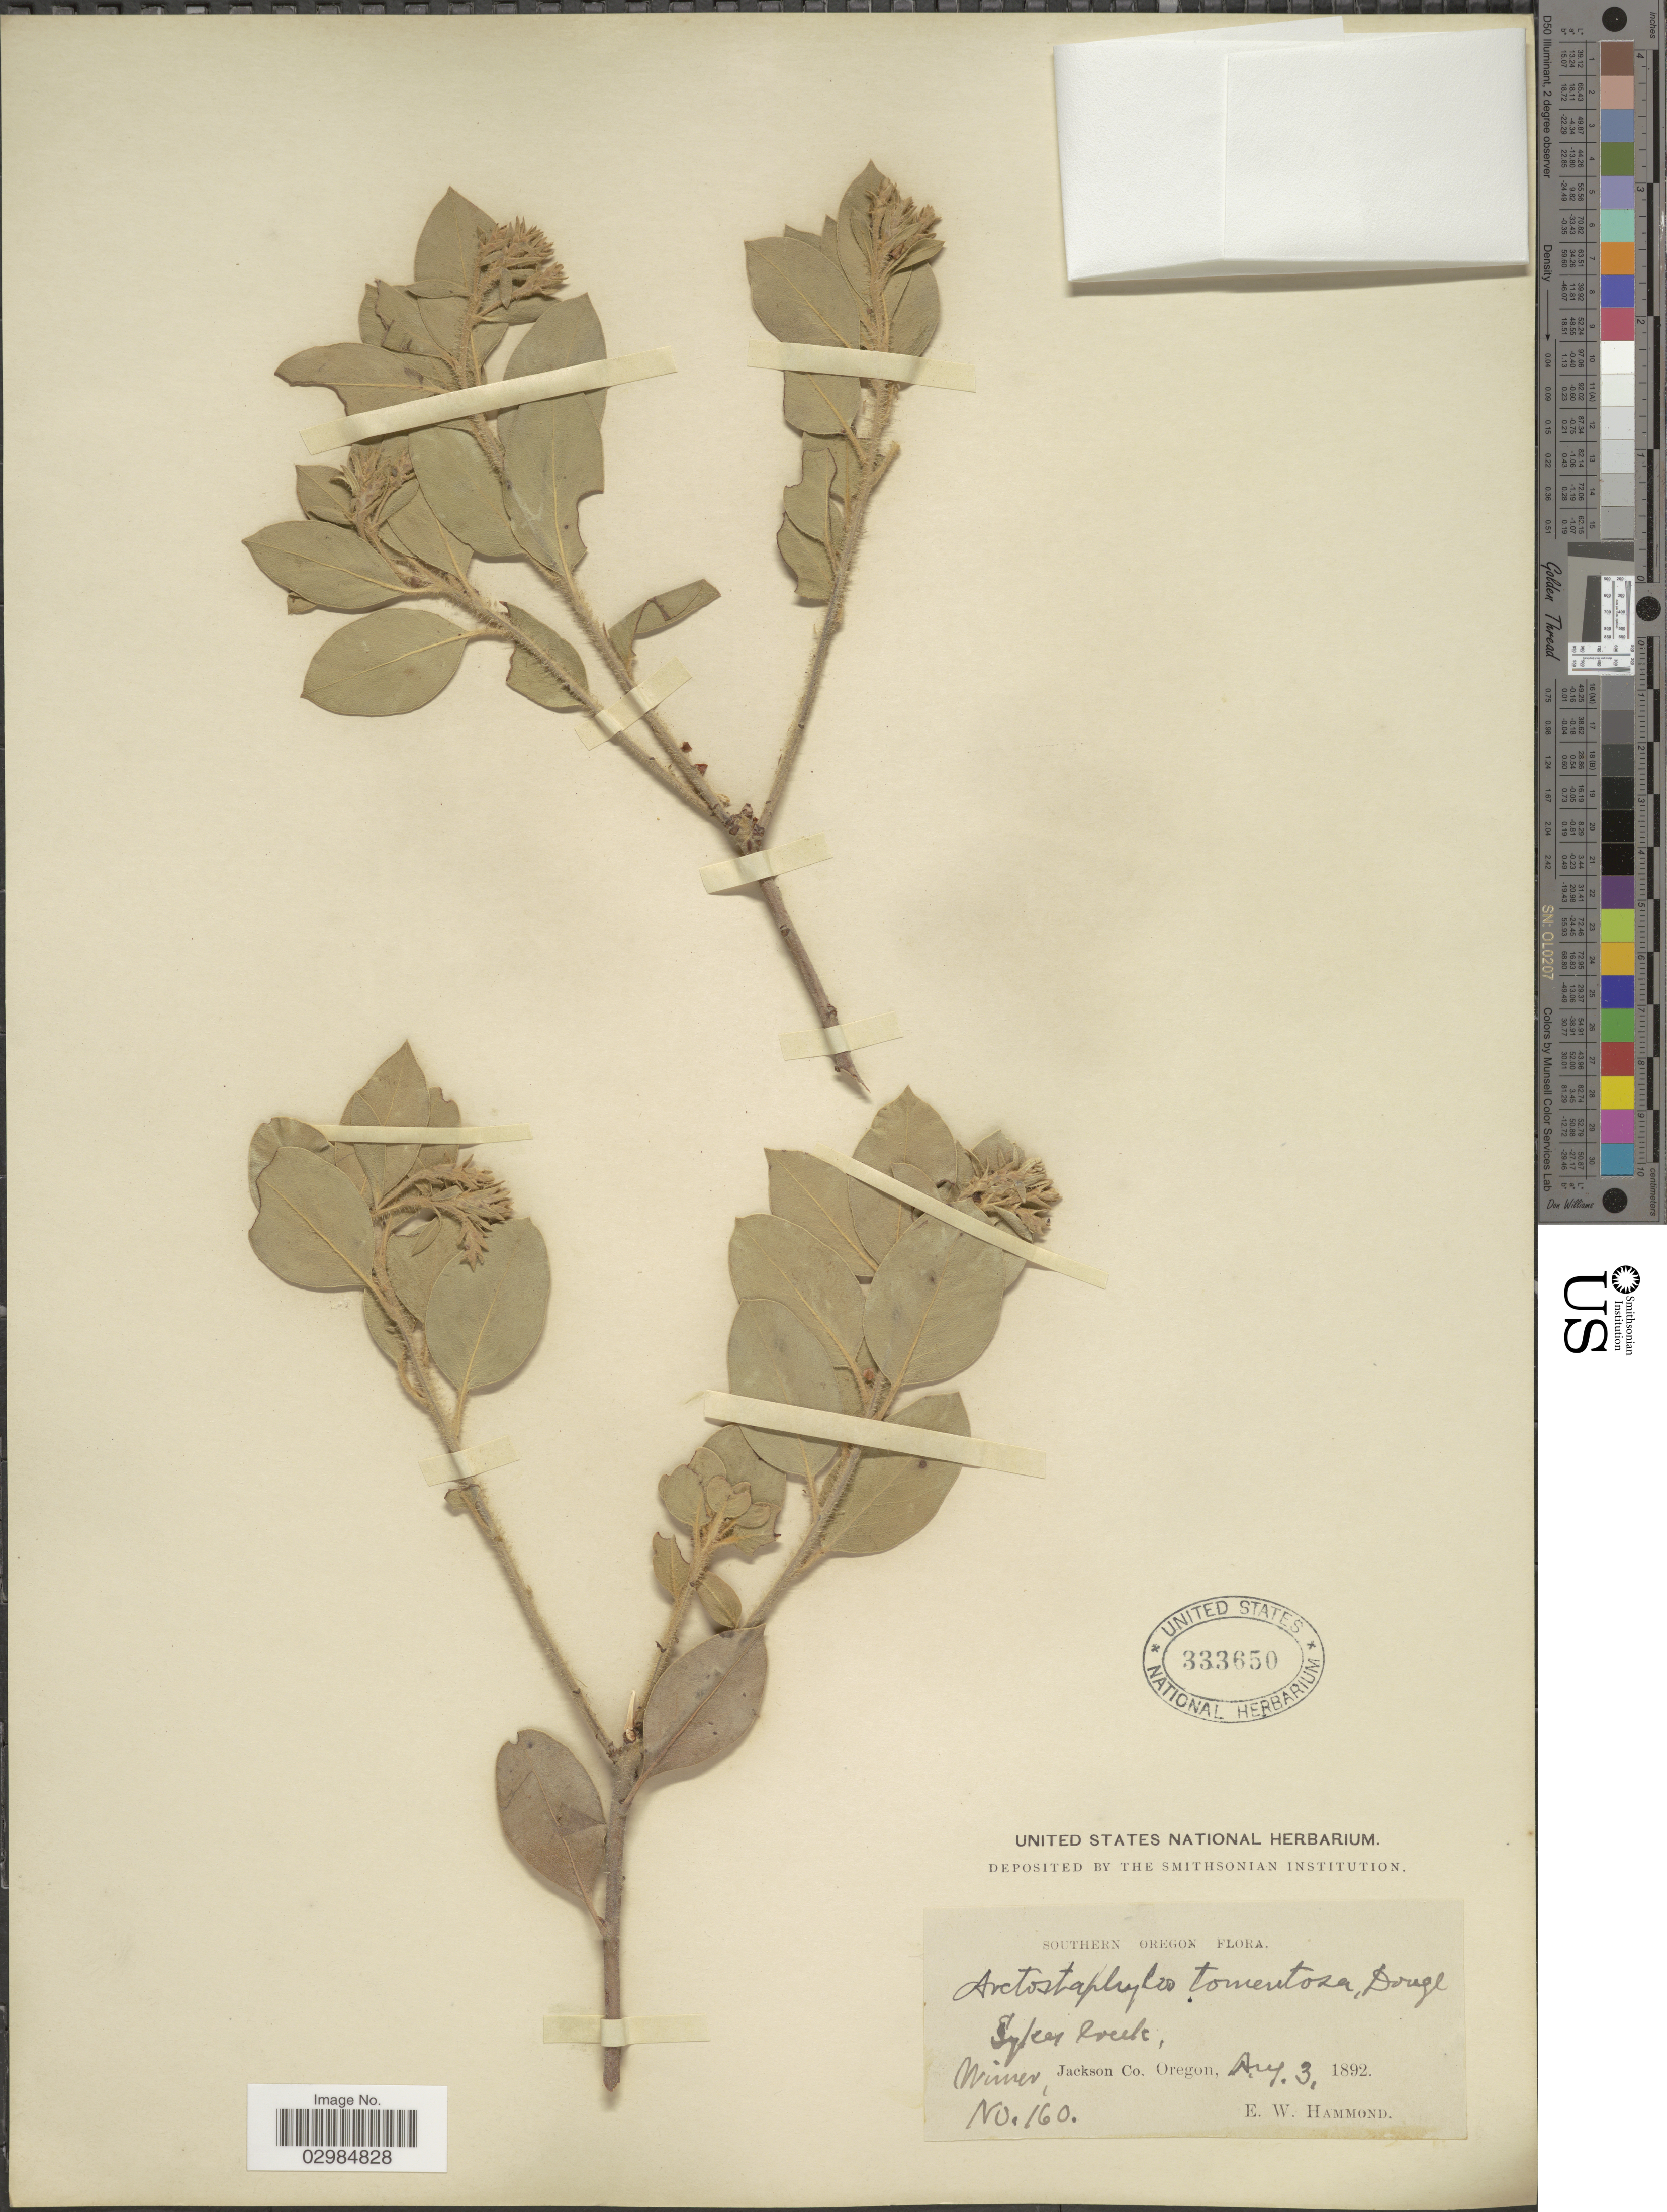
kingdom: Plantae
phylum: Tracheophyta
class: Magnoliopsida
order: Ericales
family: Ericaceae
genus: Arctostaphylos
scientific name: Arctostaphylos tomentosa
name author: (Pursh) Lindl.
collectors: E. Hammond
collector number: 160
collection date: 1892-08-03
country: United States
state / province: Oregon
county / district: Jackson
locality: Southern Oregon. Sykes Creek. Wimer, Jackson Co.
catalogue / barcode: US 333650